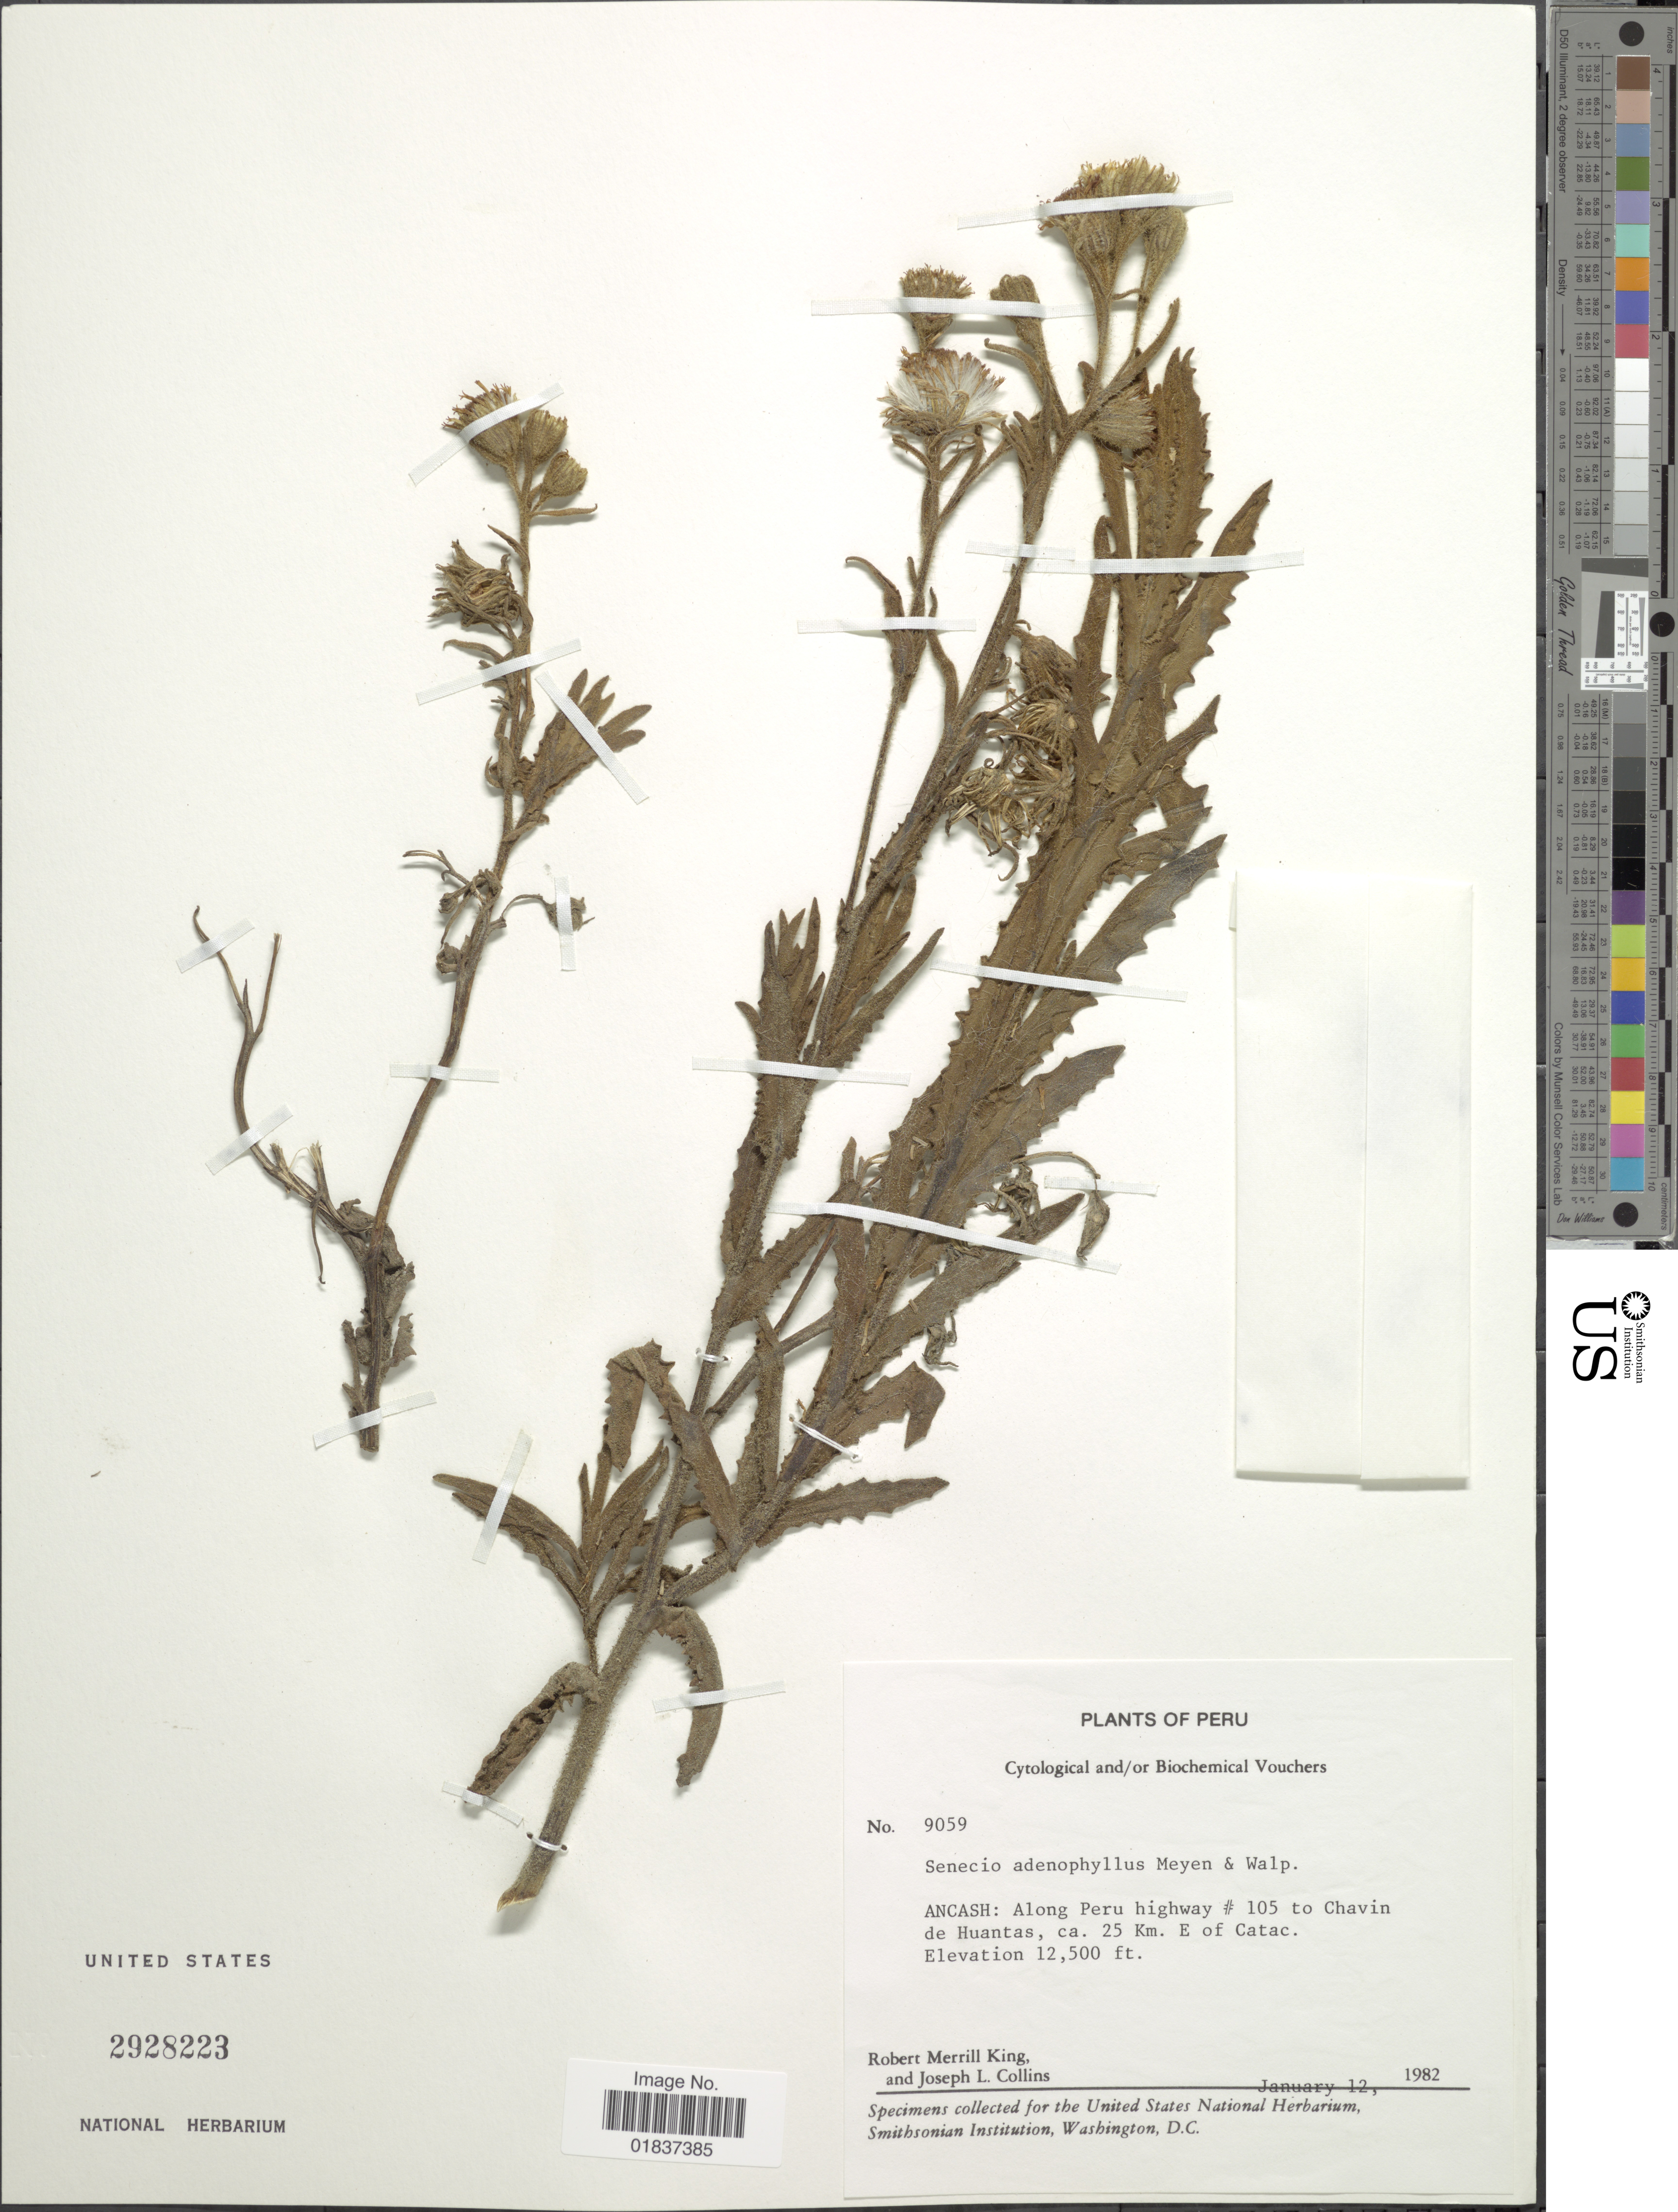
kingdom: Plantae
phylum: Tracheophyta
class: Magnoliopsida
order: Asterales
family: Asteraceae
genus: Senecio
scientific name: Senecio adenophyllus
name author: Meyen & Walp.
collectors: R. M. King & J. L. Collins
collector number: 9059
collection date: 1982-01-12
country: Peru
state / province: Ancash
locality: Ancash: along Peru highway # 105 to Chavin de Huantas, ca. 25 Km. E. of Catac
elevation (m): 3810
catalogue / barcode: US 2928223